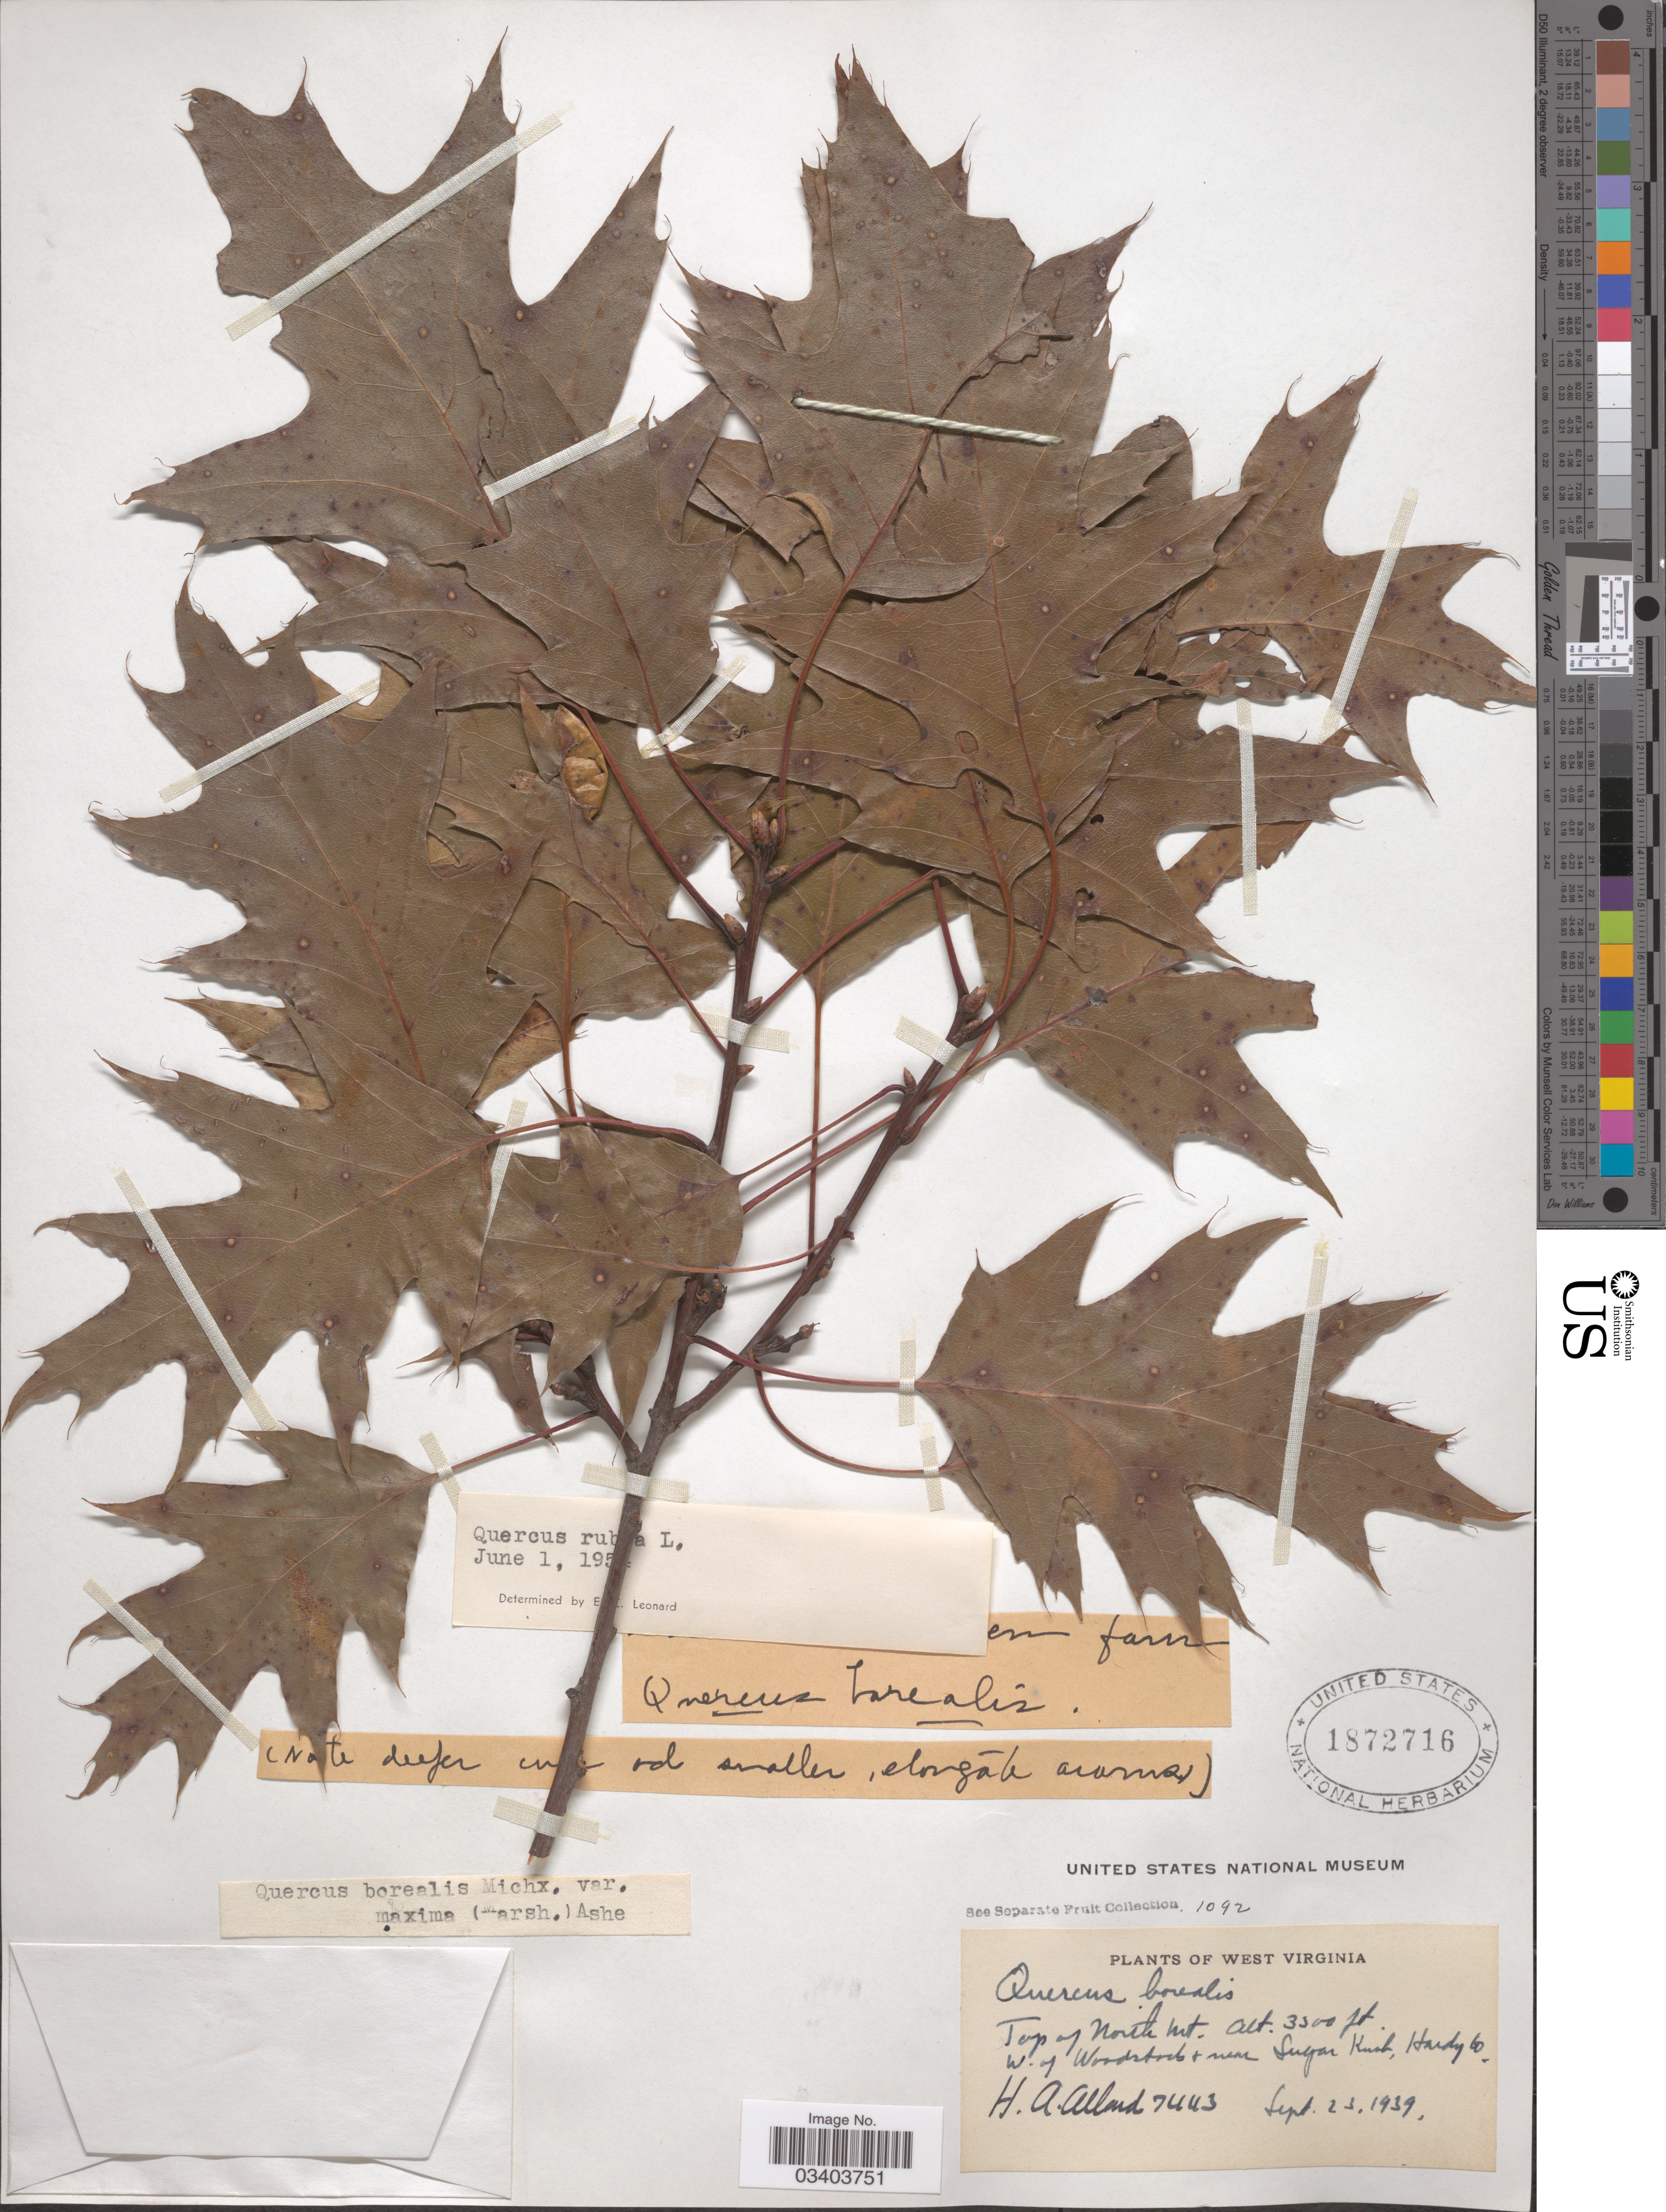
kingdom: Plantae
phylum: Tracheophyta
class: Magnoliopsida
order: Fagales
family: Fagaceae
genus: Quercus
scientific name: Quercus borealis var. maxima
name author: (Marshall) Sarg.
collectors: H. A. Allard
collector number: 7443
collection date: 1939-09-23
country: United States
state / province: West Virginia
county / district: Hardy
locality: Top of North Mt. W. of Woodstock & near Sugar Knob, Hardy Co.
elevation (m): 1067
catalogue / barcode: US 1872716